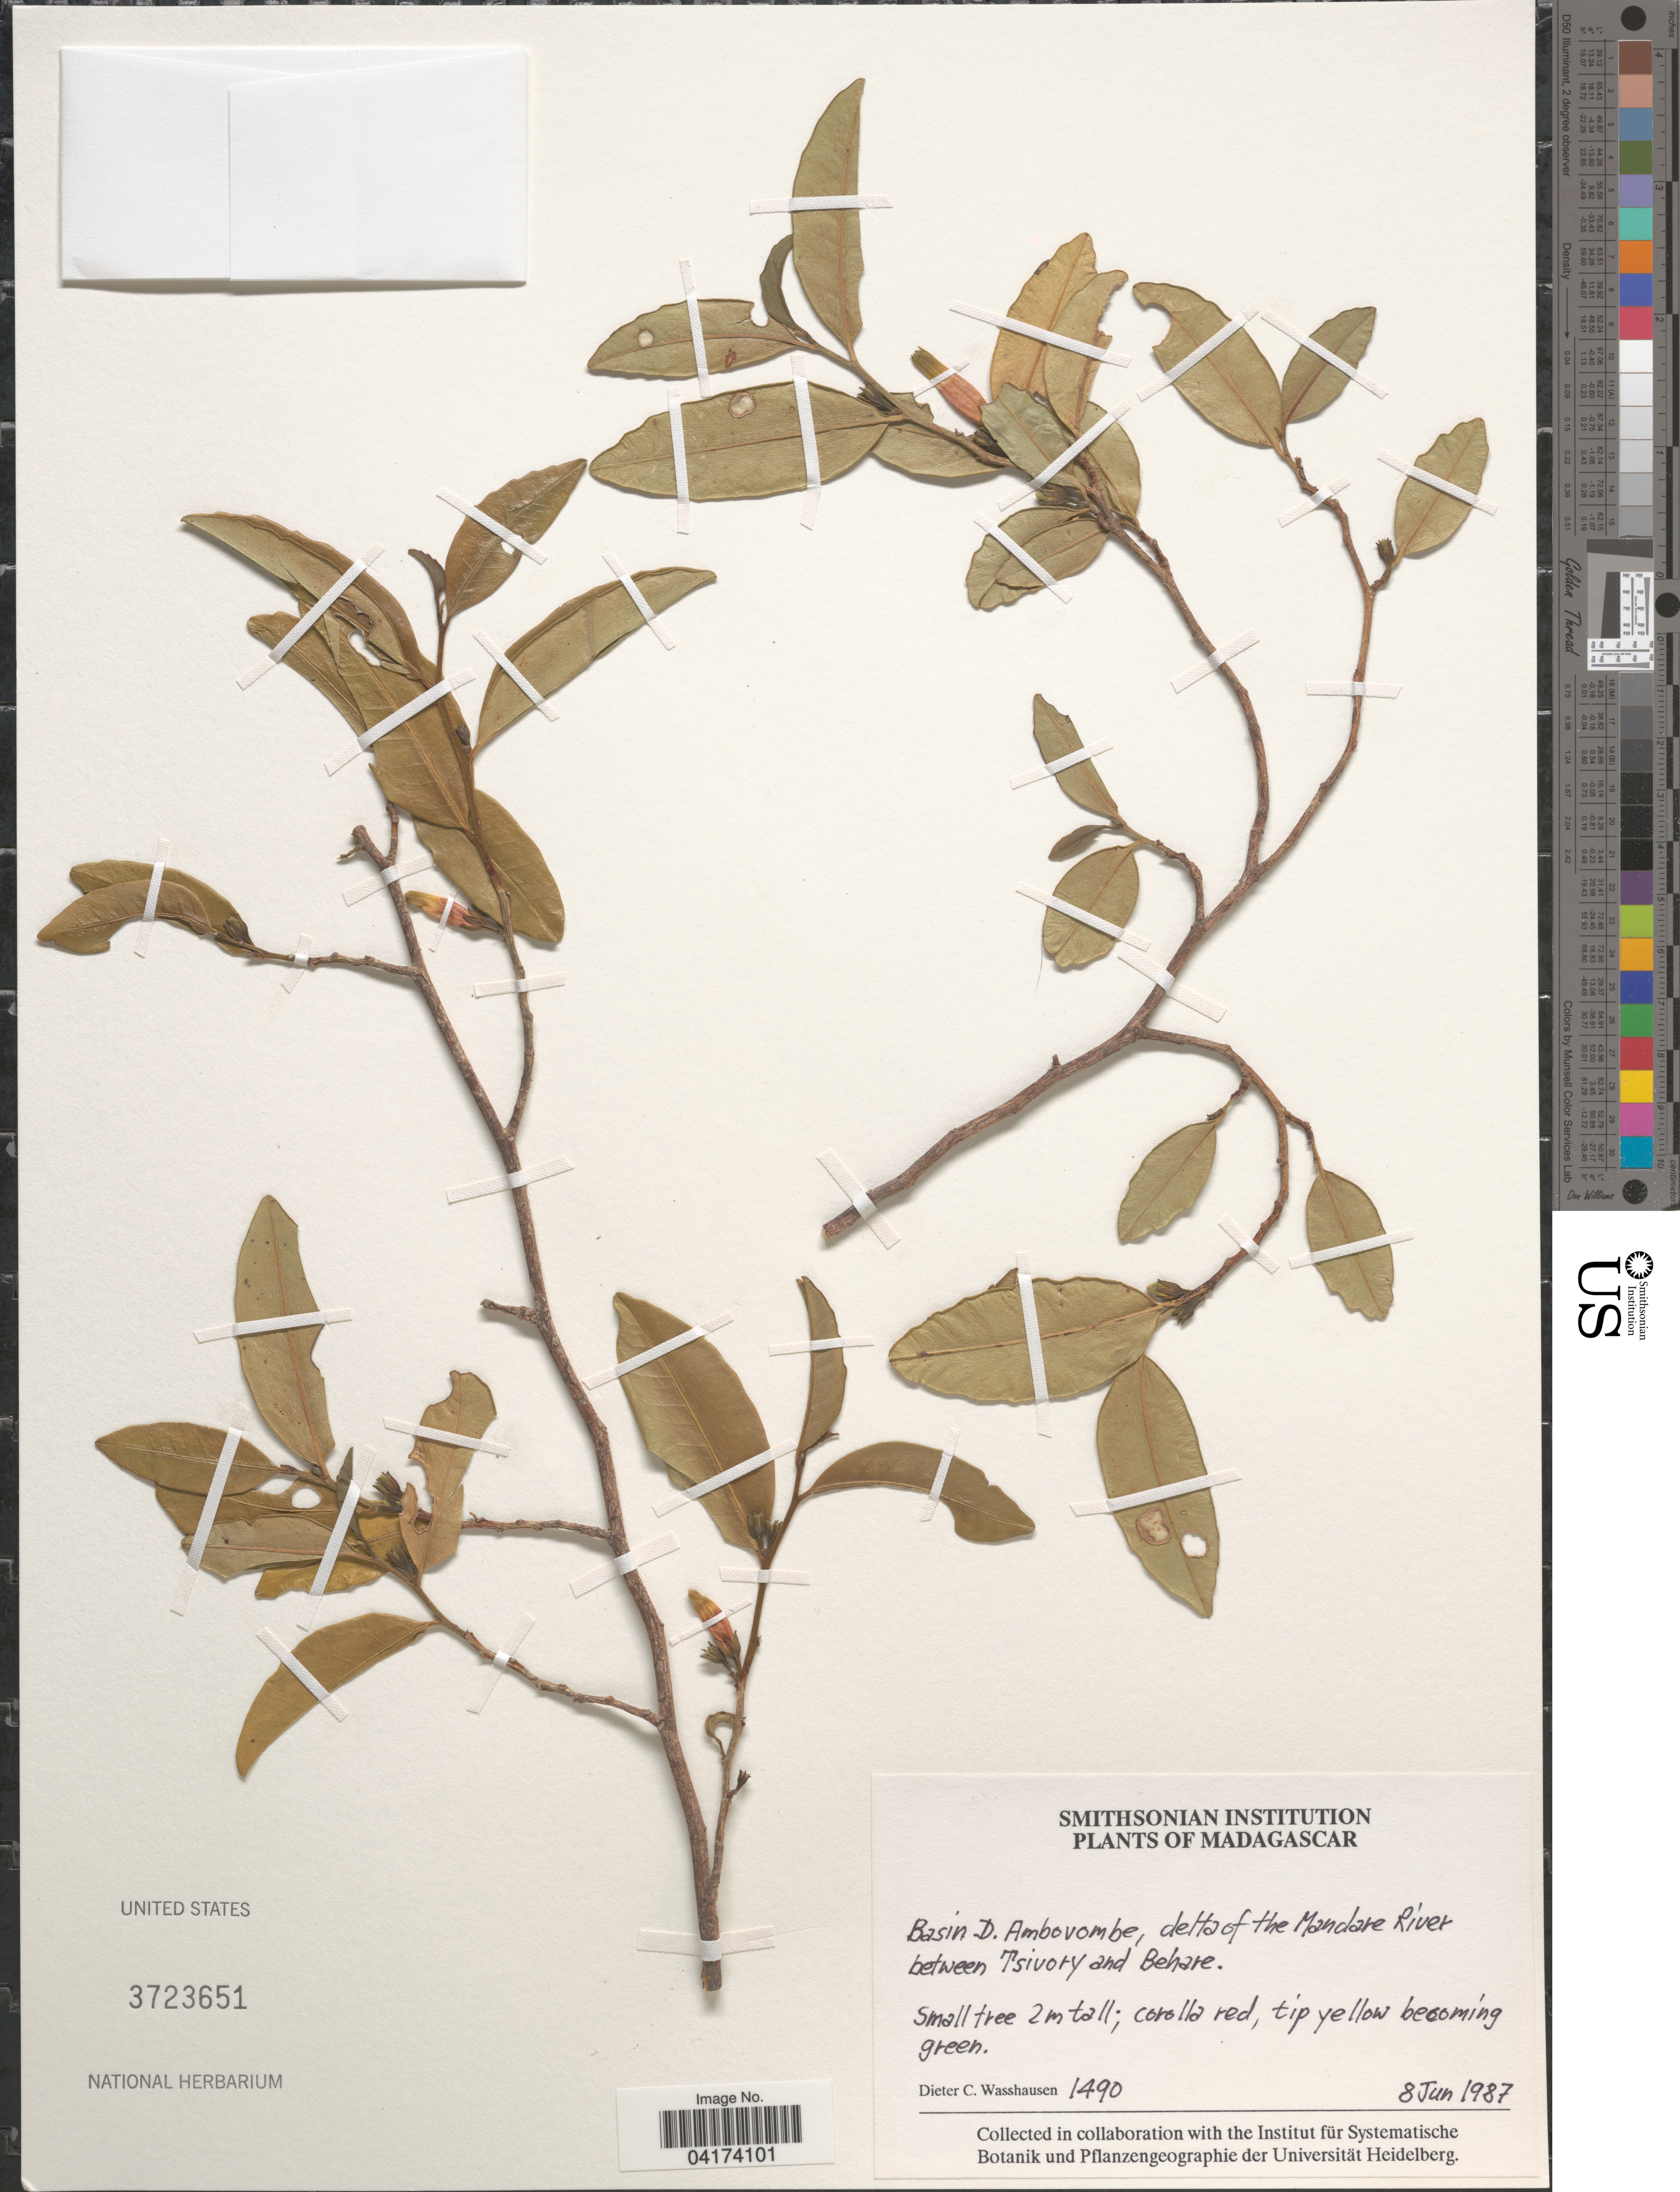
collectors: D. C. Wasshausen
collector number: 1490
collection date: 1987-06-08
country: Madagascar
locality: Basin D. Ambovombe, delta of the Mandare River between Tsivory and Behare.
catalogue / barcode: US 3723651